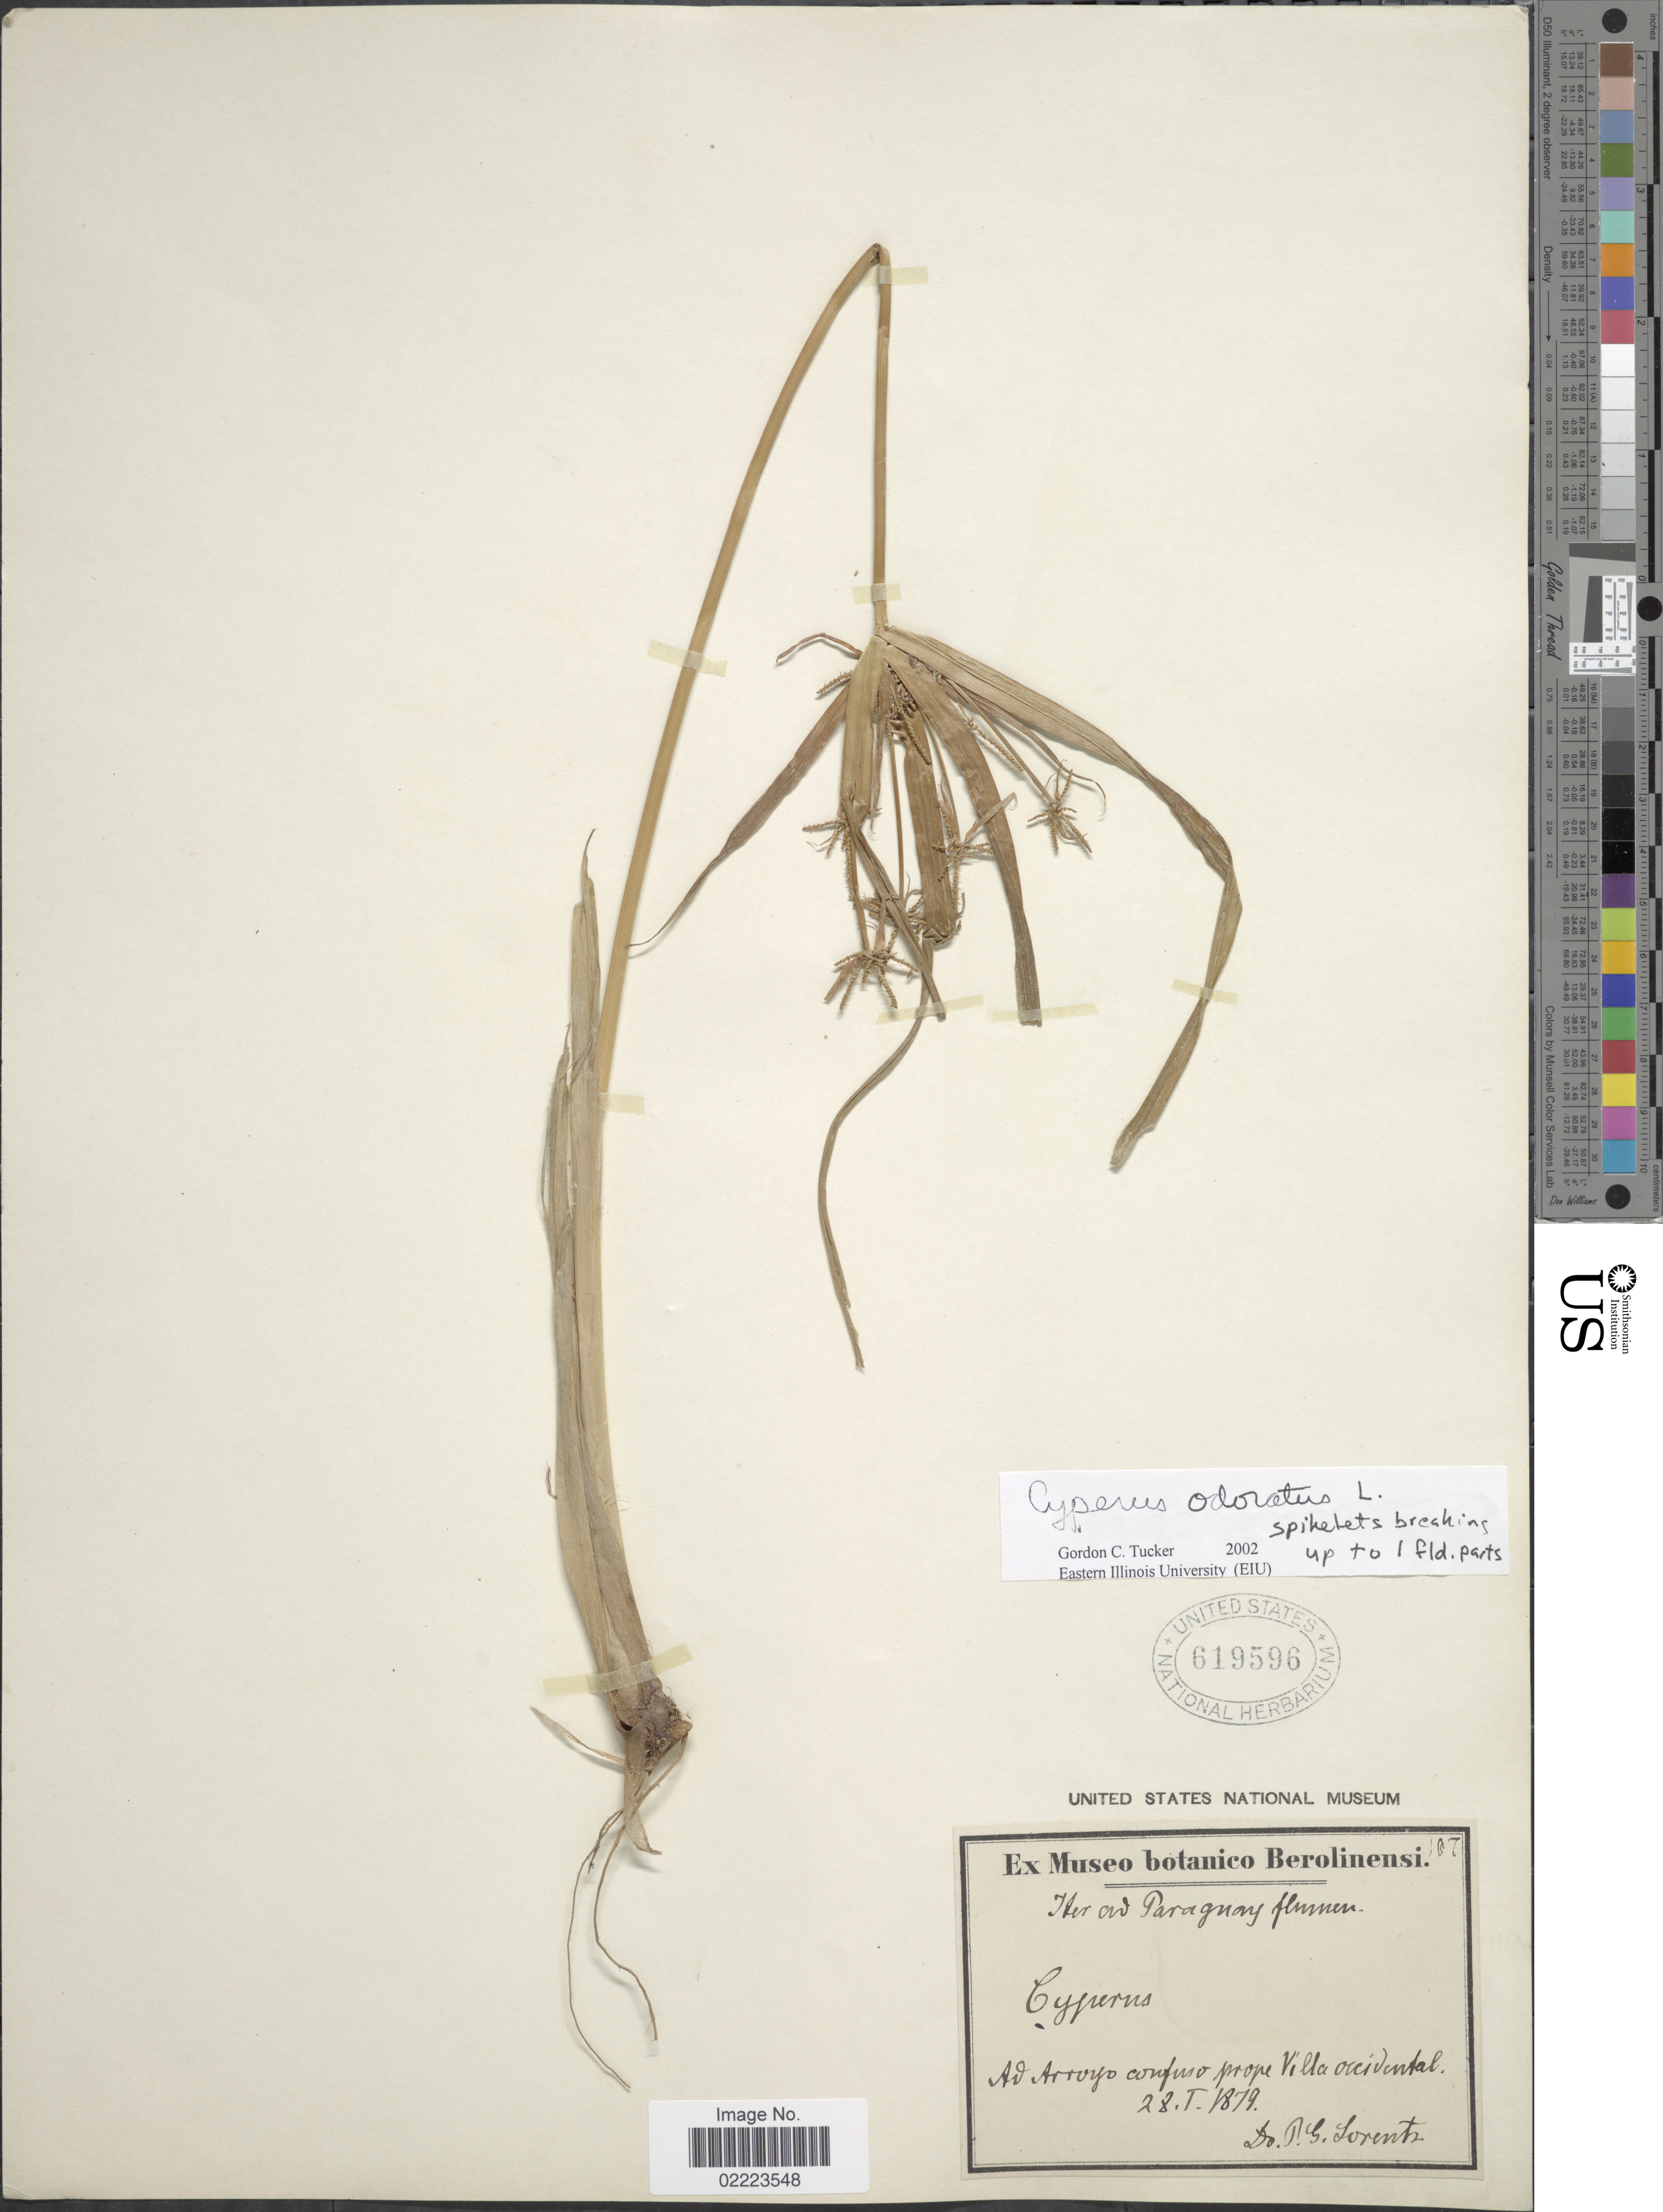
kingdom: Plantae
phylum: Tracheophyta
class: Liliopsida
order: Poales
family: Cyperaceae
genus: Cyperus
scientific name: Cyperus odoratus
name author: L.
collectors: P. G. Lorentz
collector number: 187 *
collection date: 1879-01-28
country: Paraguay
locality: Ad Arroyo confuso prope Villa Occidental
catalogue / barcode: US 619596